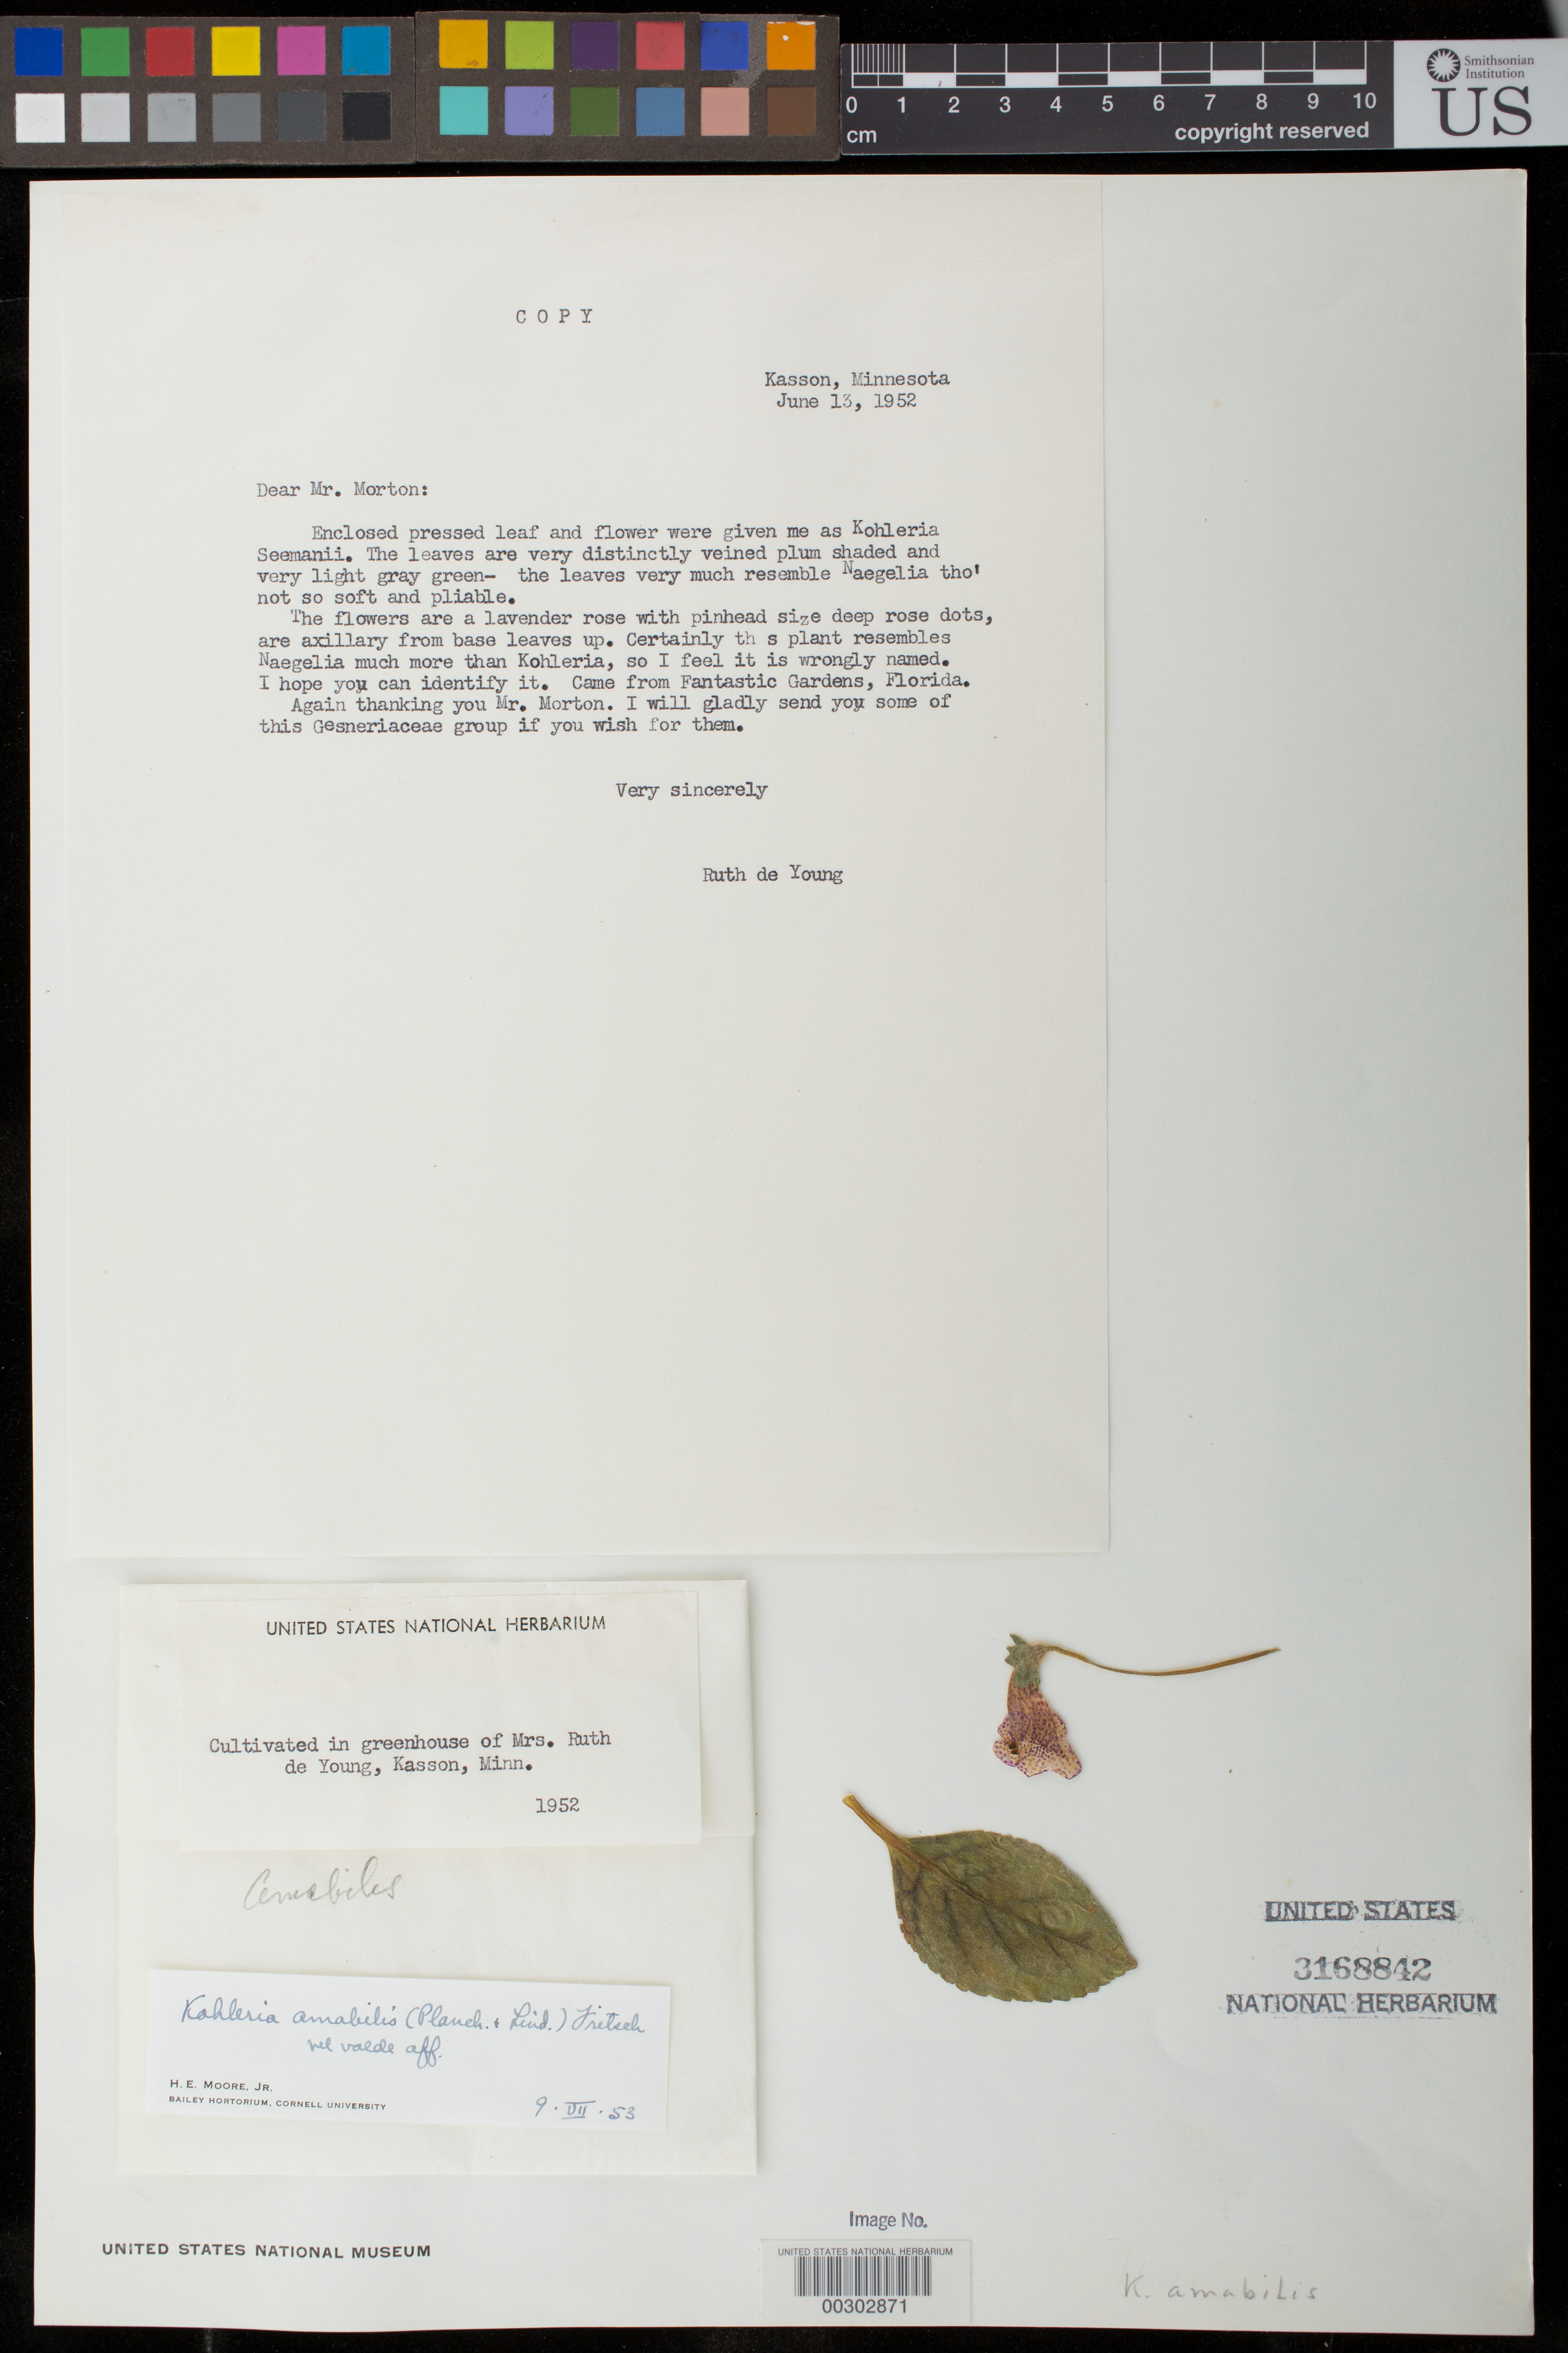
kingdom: Plantae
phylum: Tracheophyta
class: Magnoliopsida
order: Lamiales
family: Gesneriaceae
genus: Kohleria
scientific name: Kohleria amabilis var. amabilis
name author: (Planch. & Linden) Fritsch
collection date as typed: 13 Jun 1952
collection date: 1952-06-13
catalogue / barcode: US 3168842